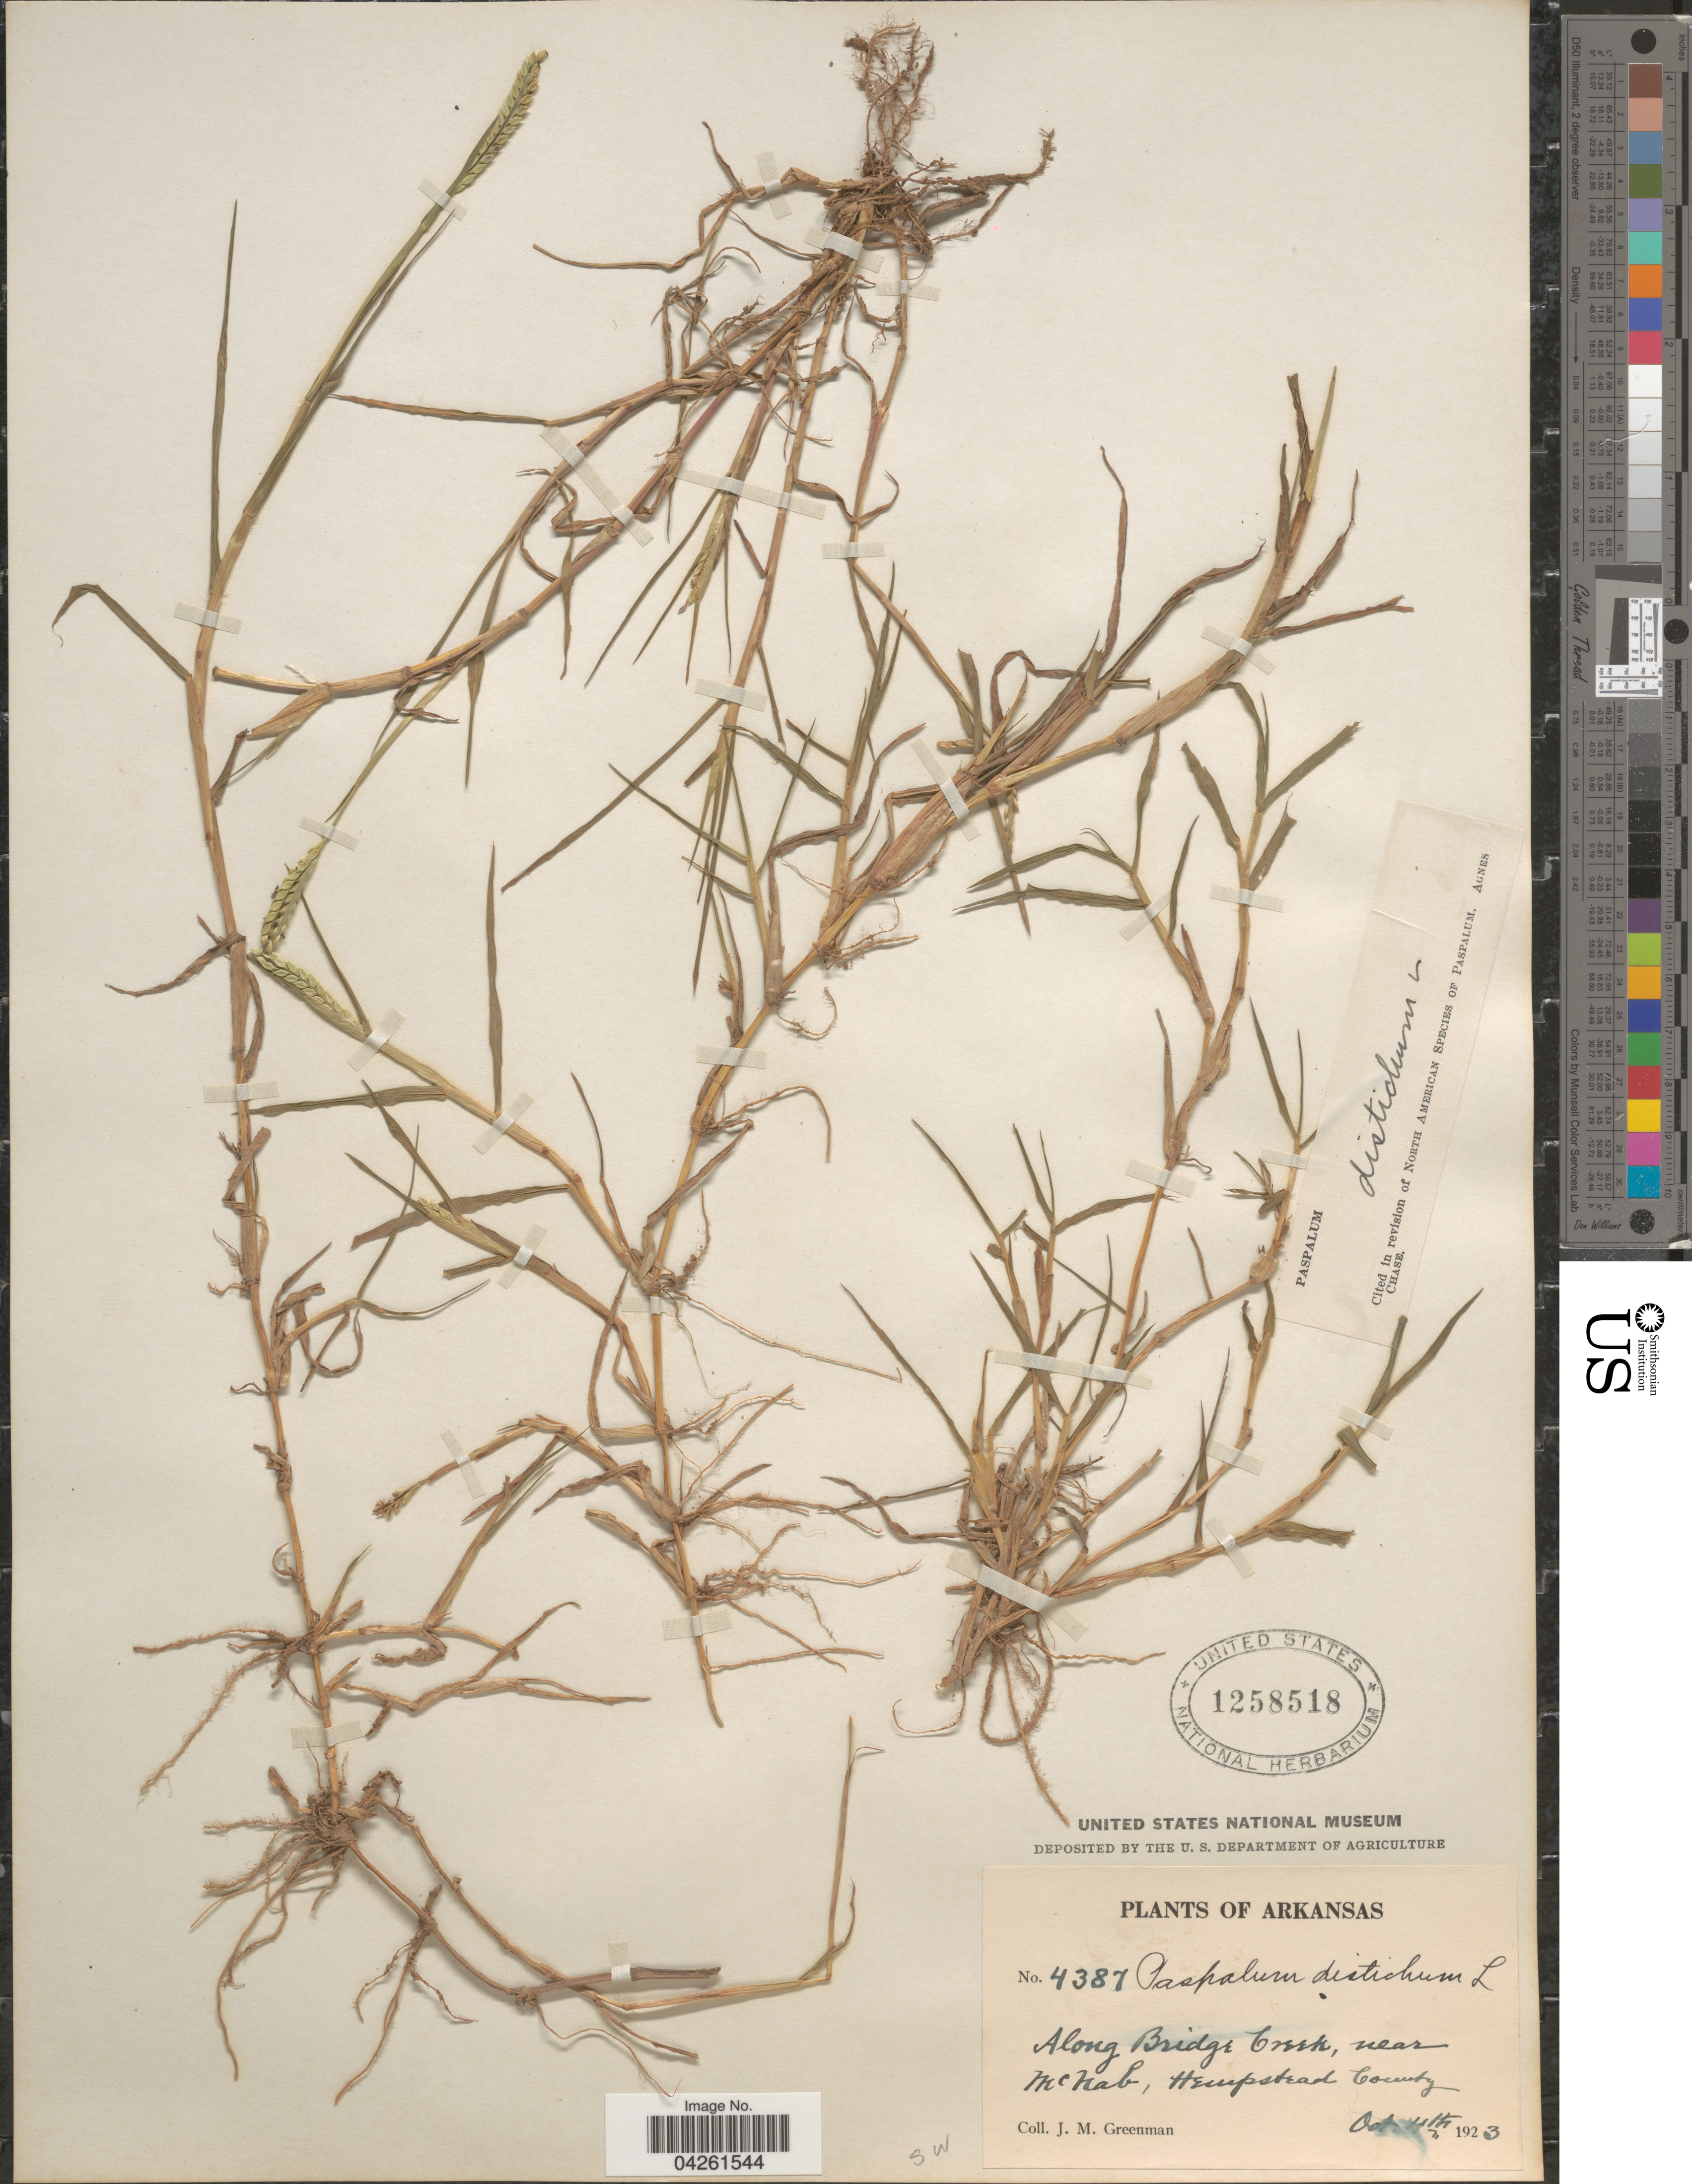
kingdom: Plantae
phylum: Tracheophyta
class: Liliopsida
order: Poales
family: Poaceae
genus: Paspalum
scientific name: Paspalum distichum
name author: L.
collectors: J. M. Greenman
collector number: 4387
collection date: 1923-10-04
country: United States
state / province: Arkansas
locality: Along Bridge Creek, near McNab, Hempstead County.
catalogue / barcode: US 1258518